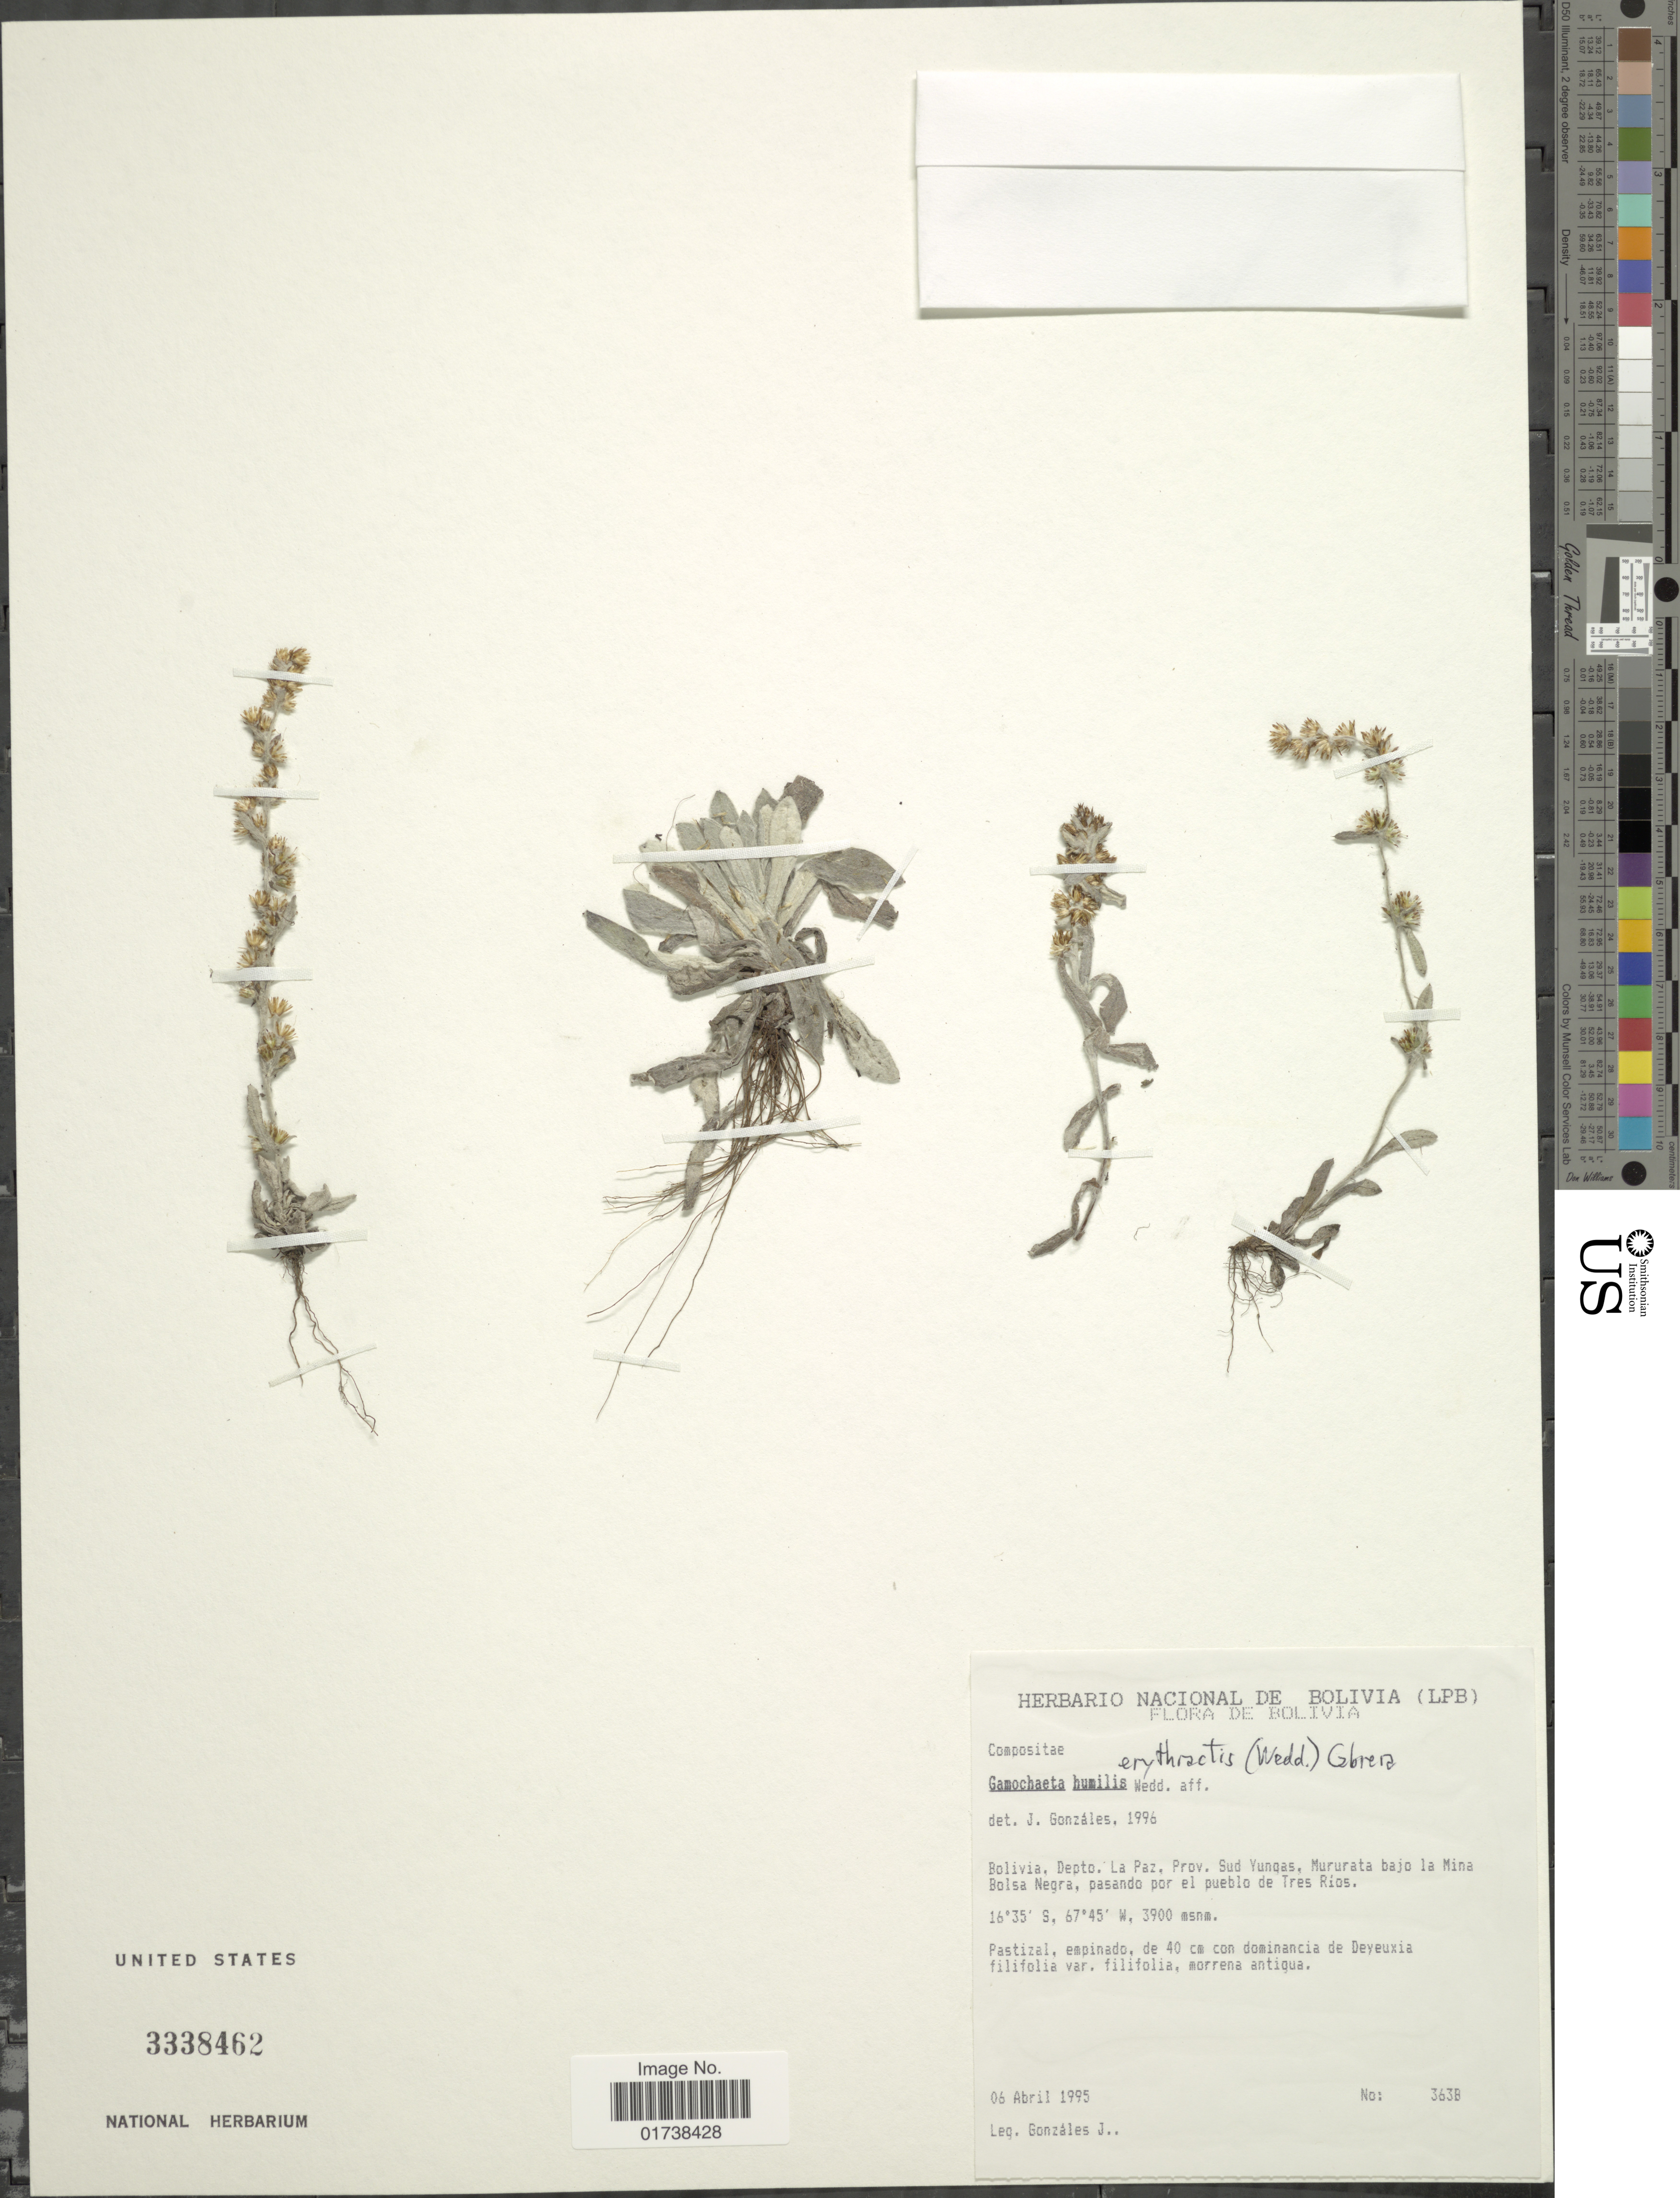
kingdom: Plantae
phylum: Tracheophyta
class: Magnoliopsida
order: Asterales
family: Asteraceae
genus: Gamochaeta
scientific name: Gamochaeta erythractis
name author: (Wedd.) Cabrera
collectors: J. Gonzales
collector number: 363B*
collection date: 1995-04-06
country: Bolivia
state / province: La Paz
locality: Depto. La Paz, Prov. Sud Yungas, Mururata bajo la Mina Bolsa Negra, pasando por el pueblo de Tres Rios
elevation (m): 3900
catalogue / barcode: US 3338462